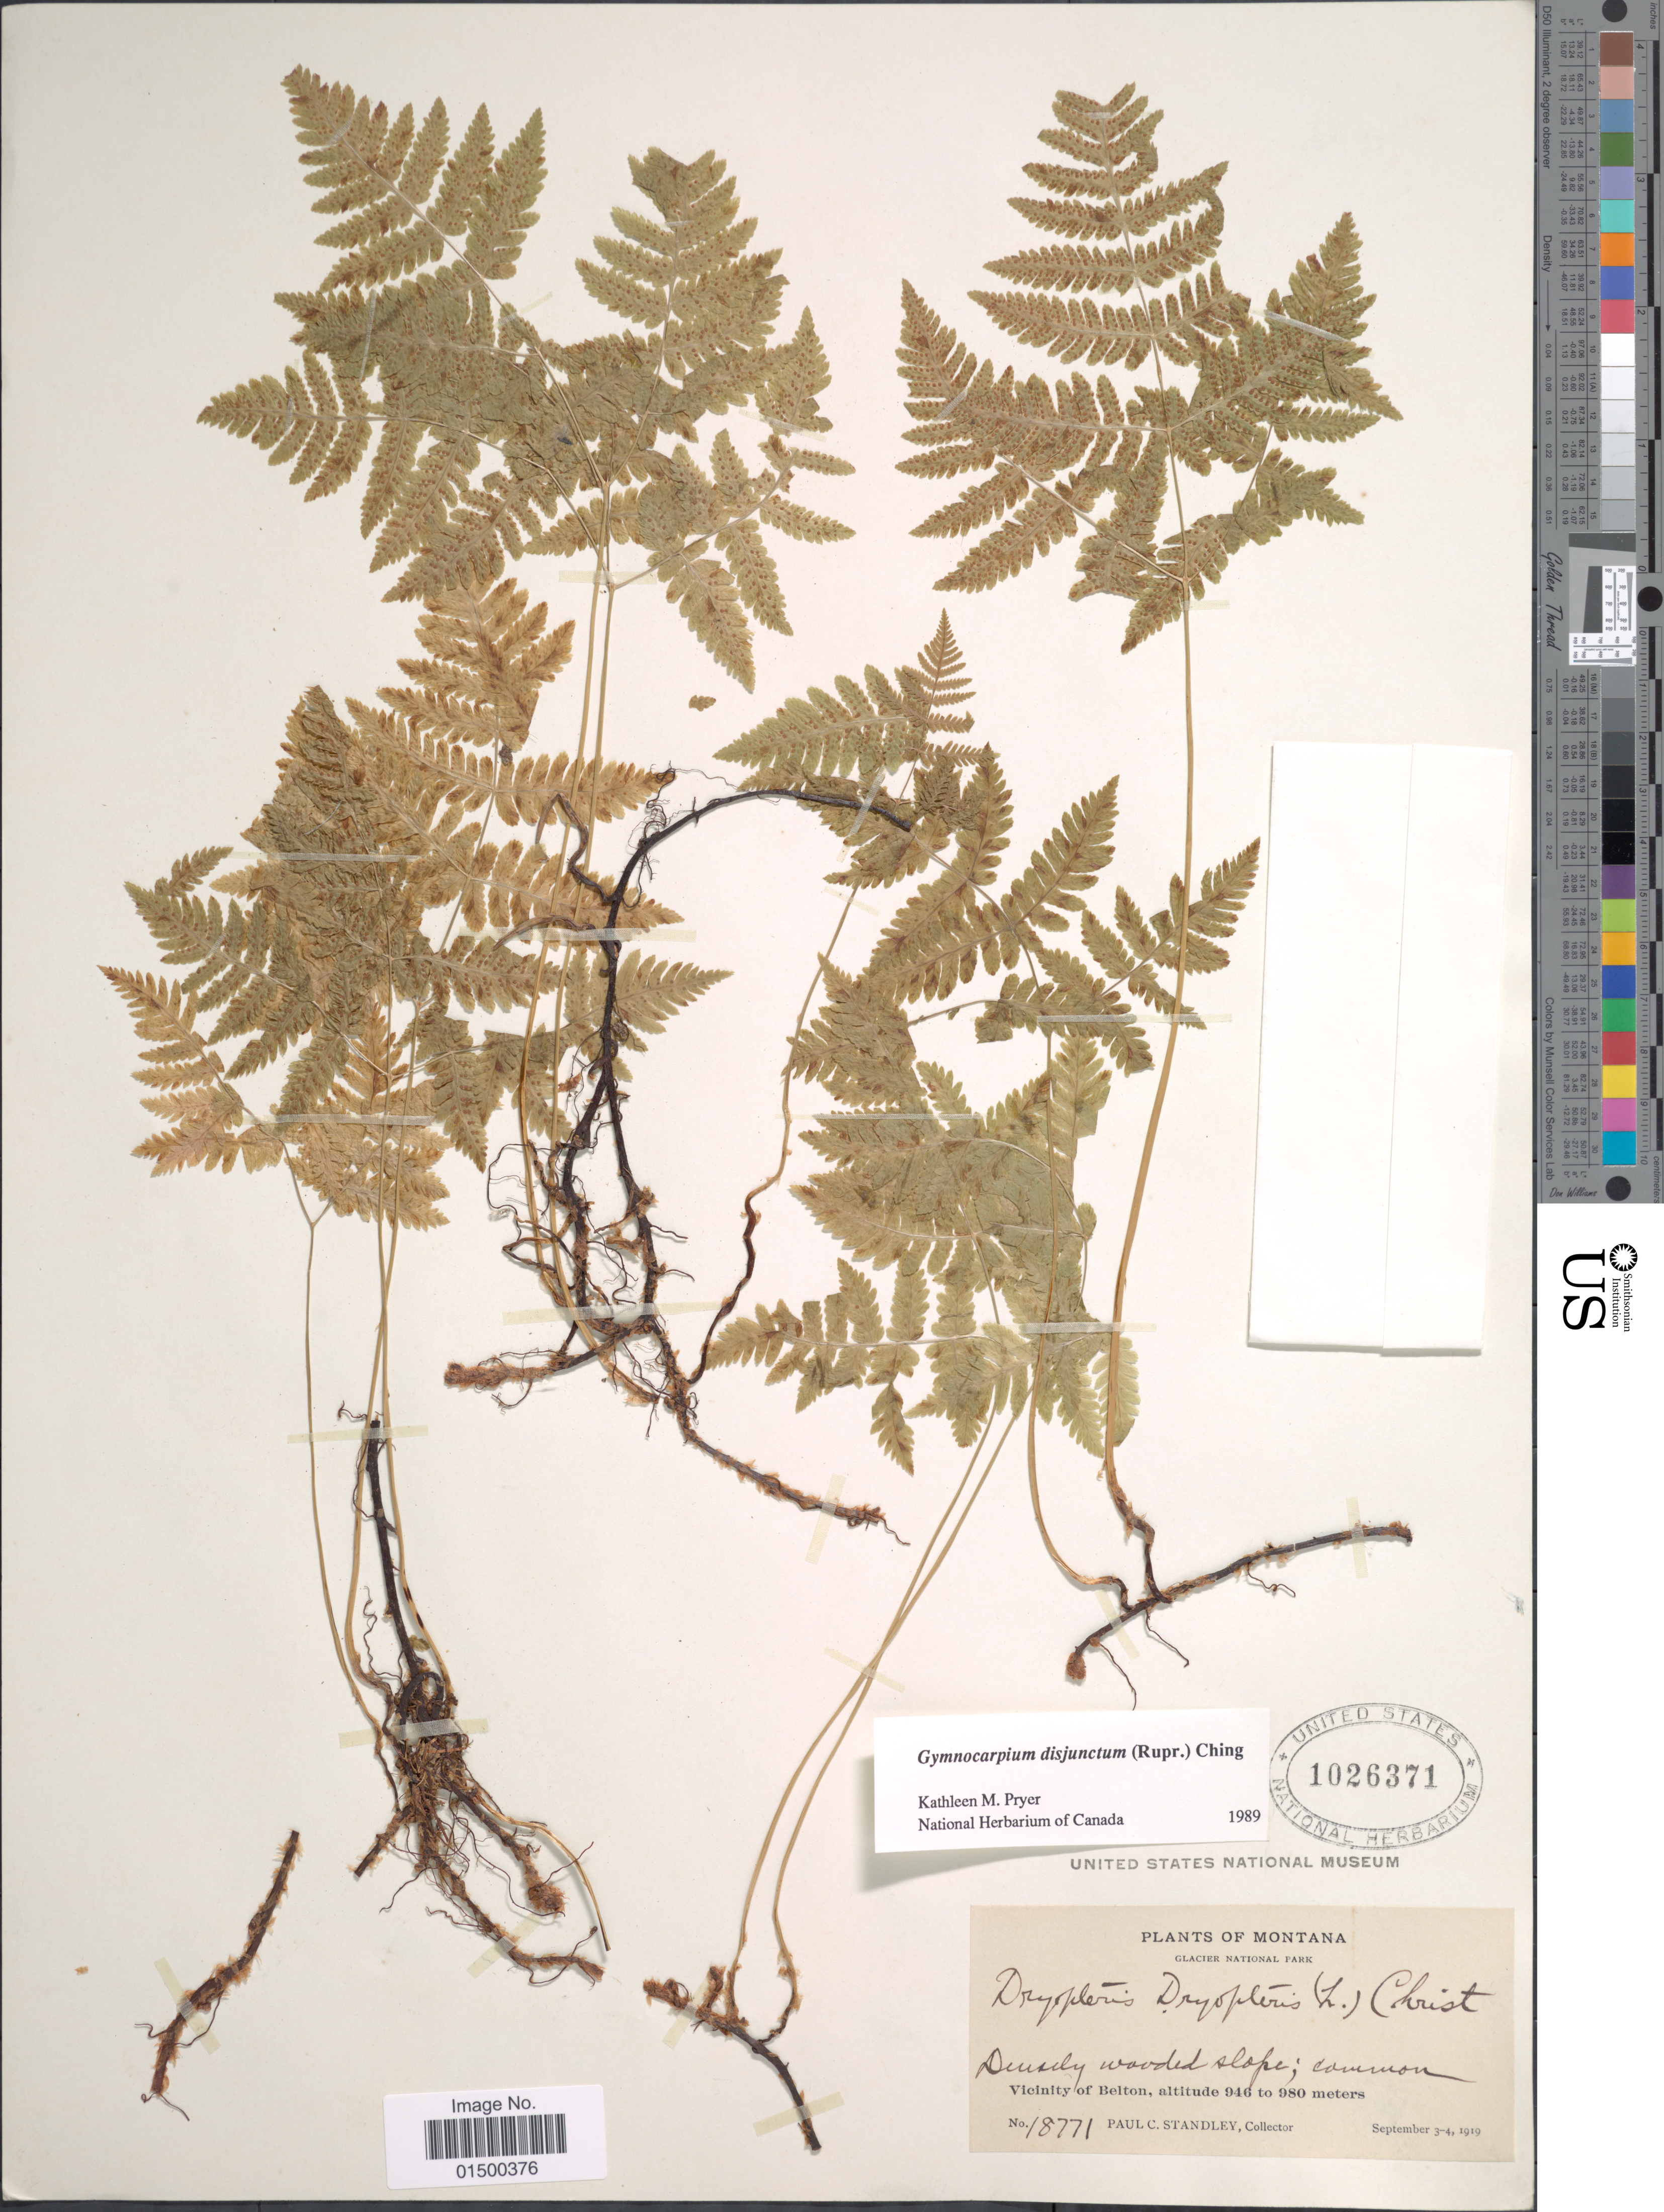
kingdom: Plantae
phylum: Tracheophyta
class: Polypodiopsida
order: Polypodiales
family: Cystopteridaceae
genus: Gymnocarpium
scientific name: Gymnocarpium disjunctum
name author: (Rupr.) Ching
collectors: P. C. Standley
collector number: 18771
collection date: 1919-09-03/1919-09-04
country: United States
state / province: Montana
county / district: Flathead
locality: Glacier National Park, Vicinity of Belton, Montana.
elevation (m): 946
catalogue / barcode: US 1026371